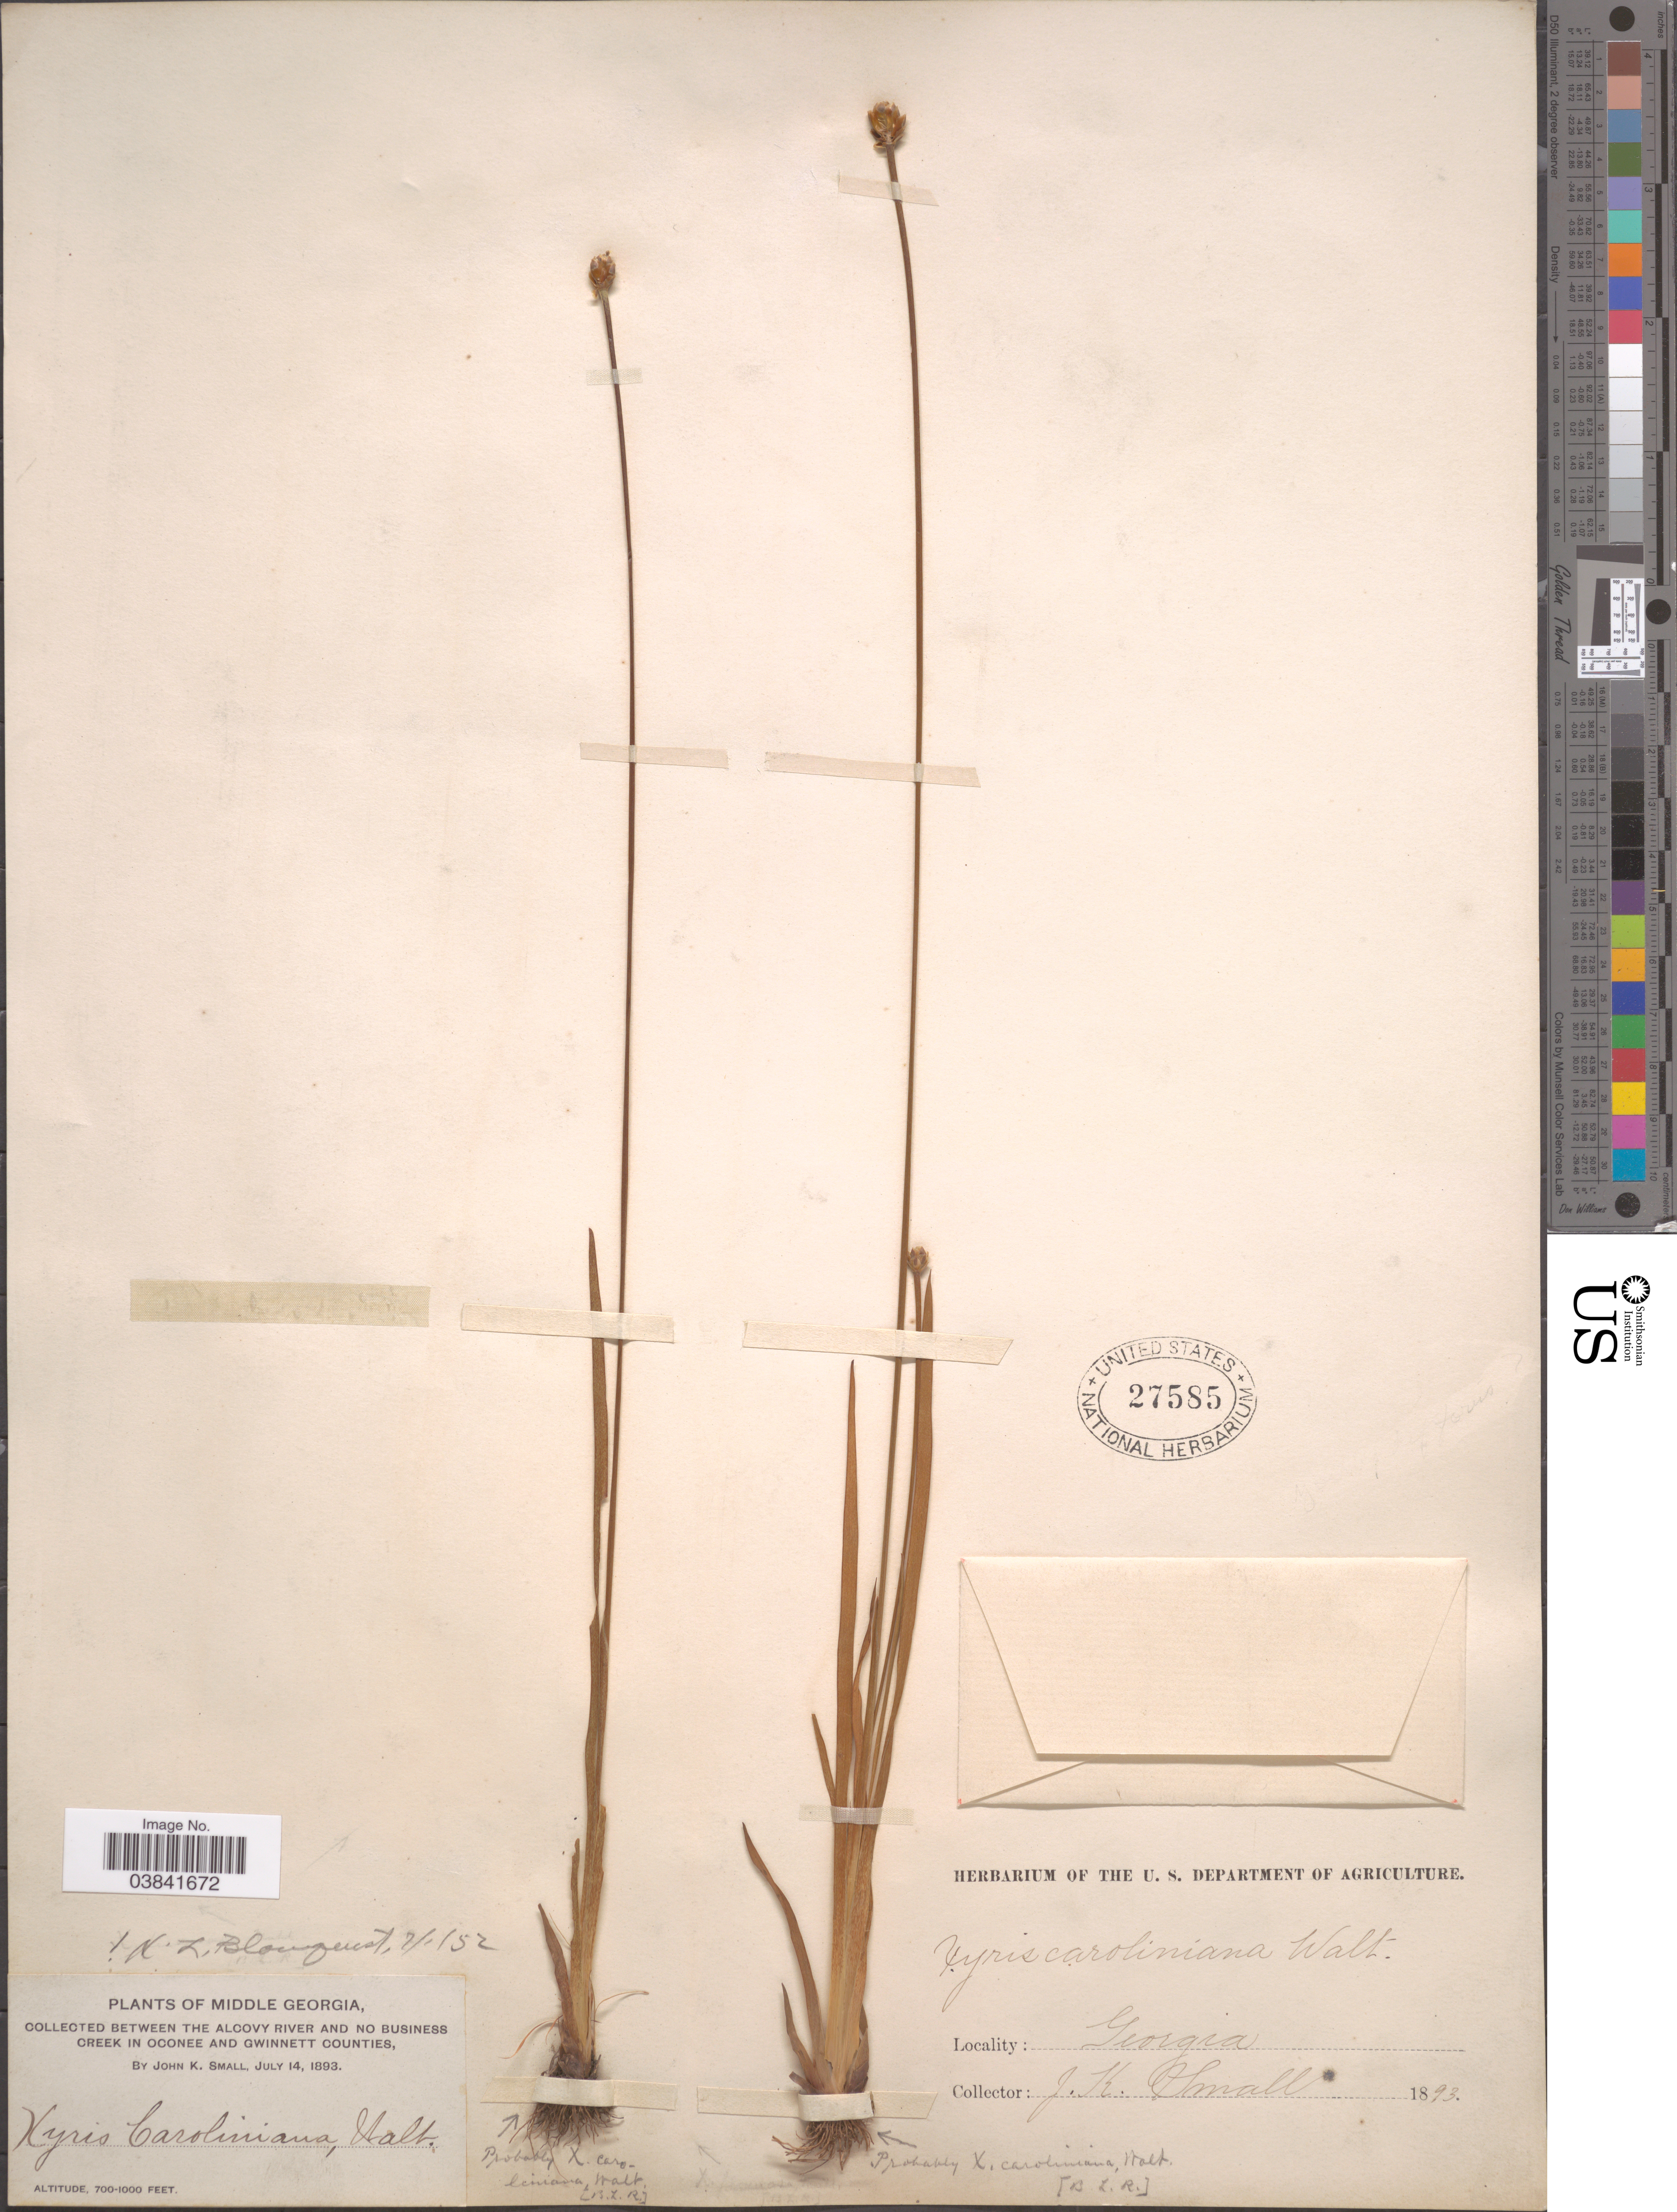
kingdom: Plantae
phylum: Tracheophyta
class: Liliopsida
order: Poales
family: Xyridaceae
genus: Xyris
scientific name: Xyris jupicai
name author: Rich.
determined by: Strong, Mark T., (BOT), Smithsonian Institution - National Museum of Natural History (UNITED STATES)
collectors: J. K. Small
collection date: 1893-07-14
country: United States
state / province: Georgia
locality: Middle Georgia. Between the Alcovy River and No Business Creek in Oconee and Gwinnett Counties.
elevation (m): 213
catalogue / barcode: US 27585